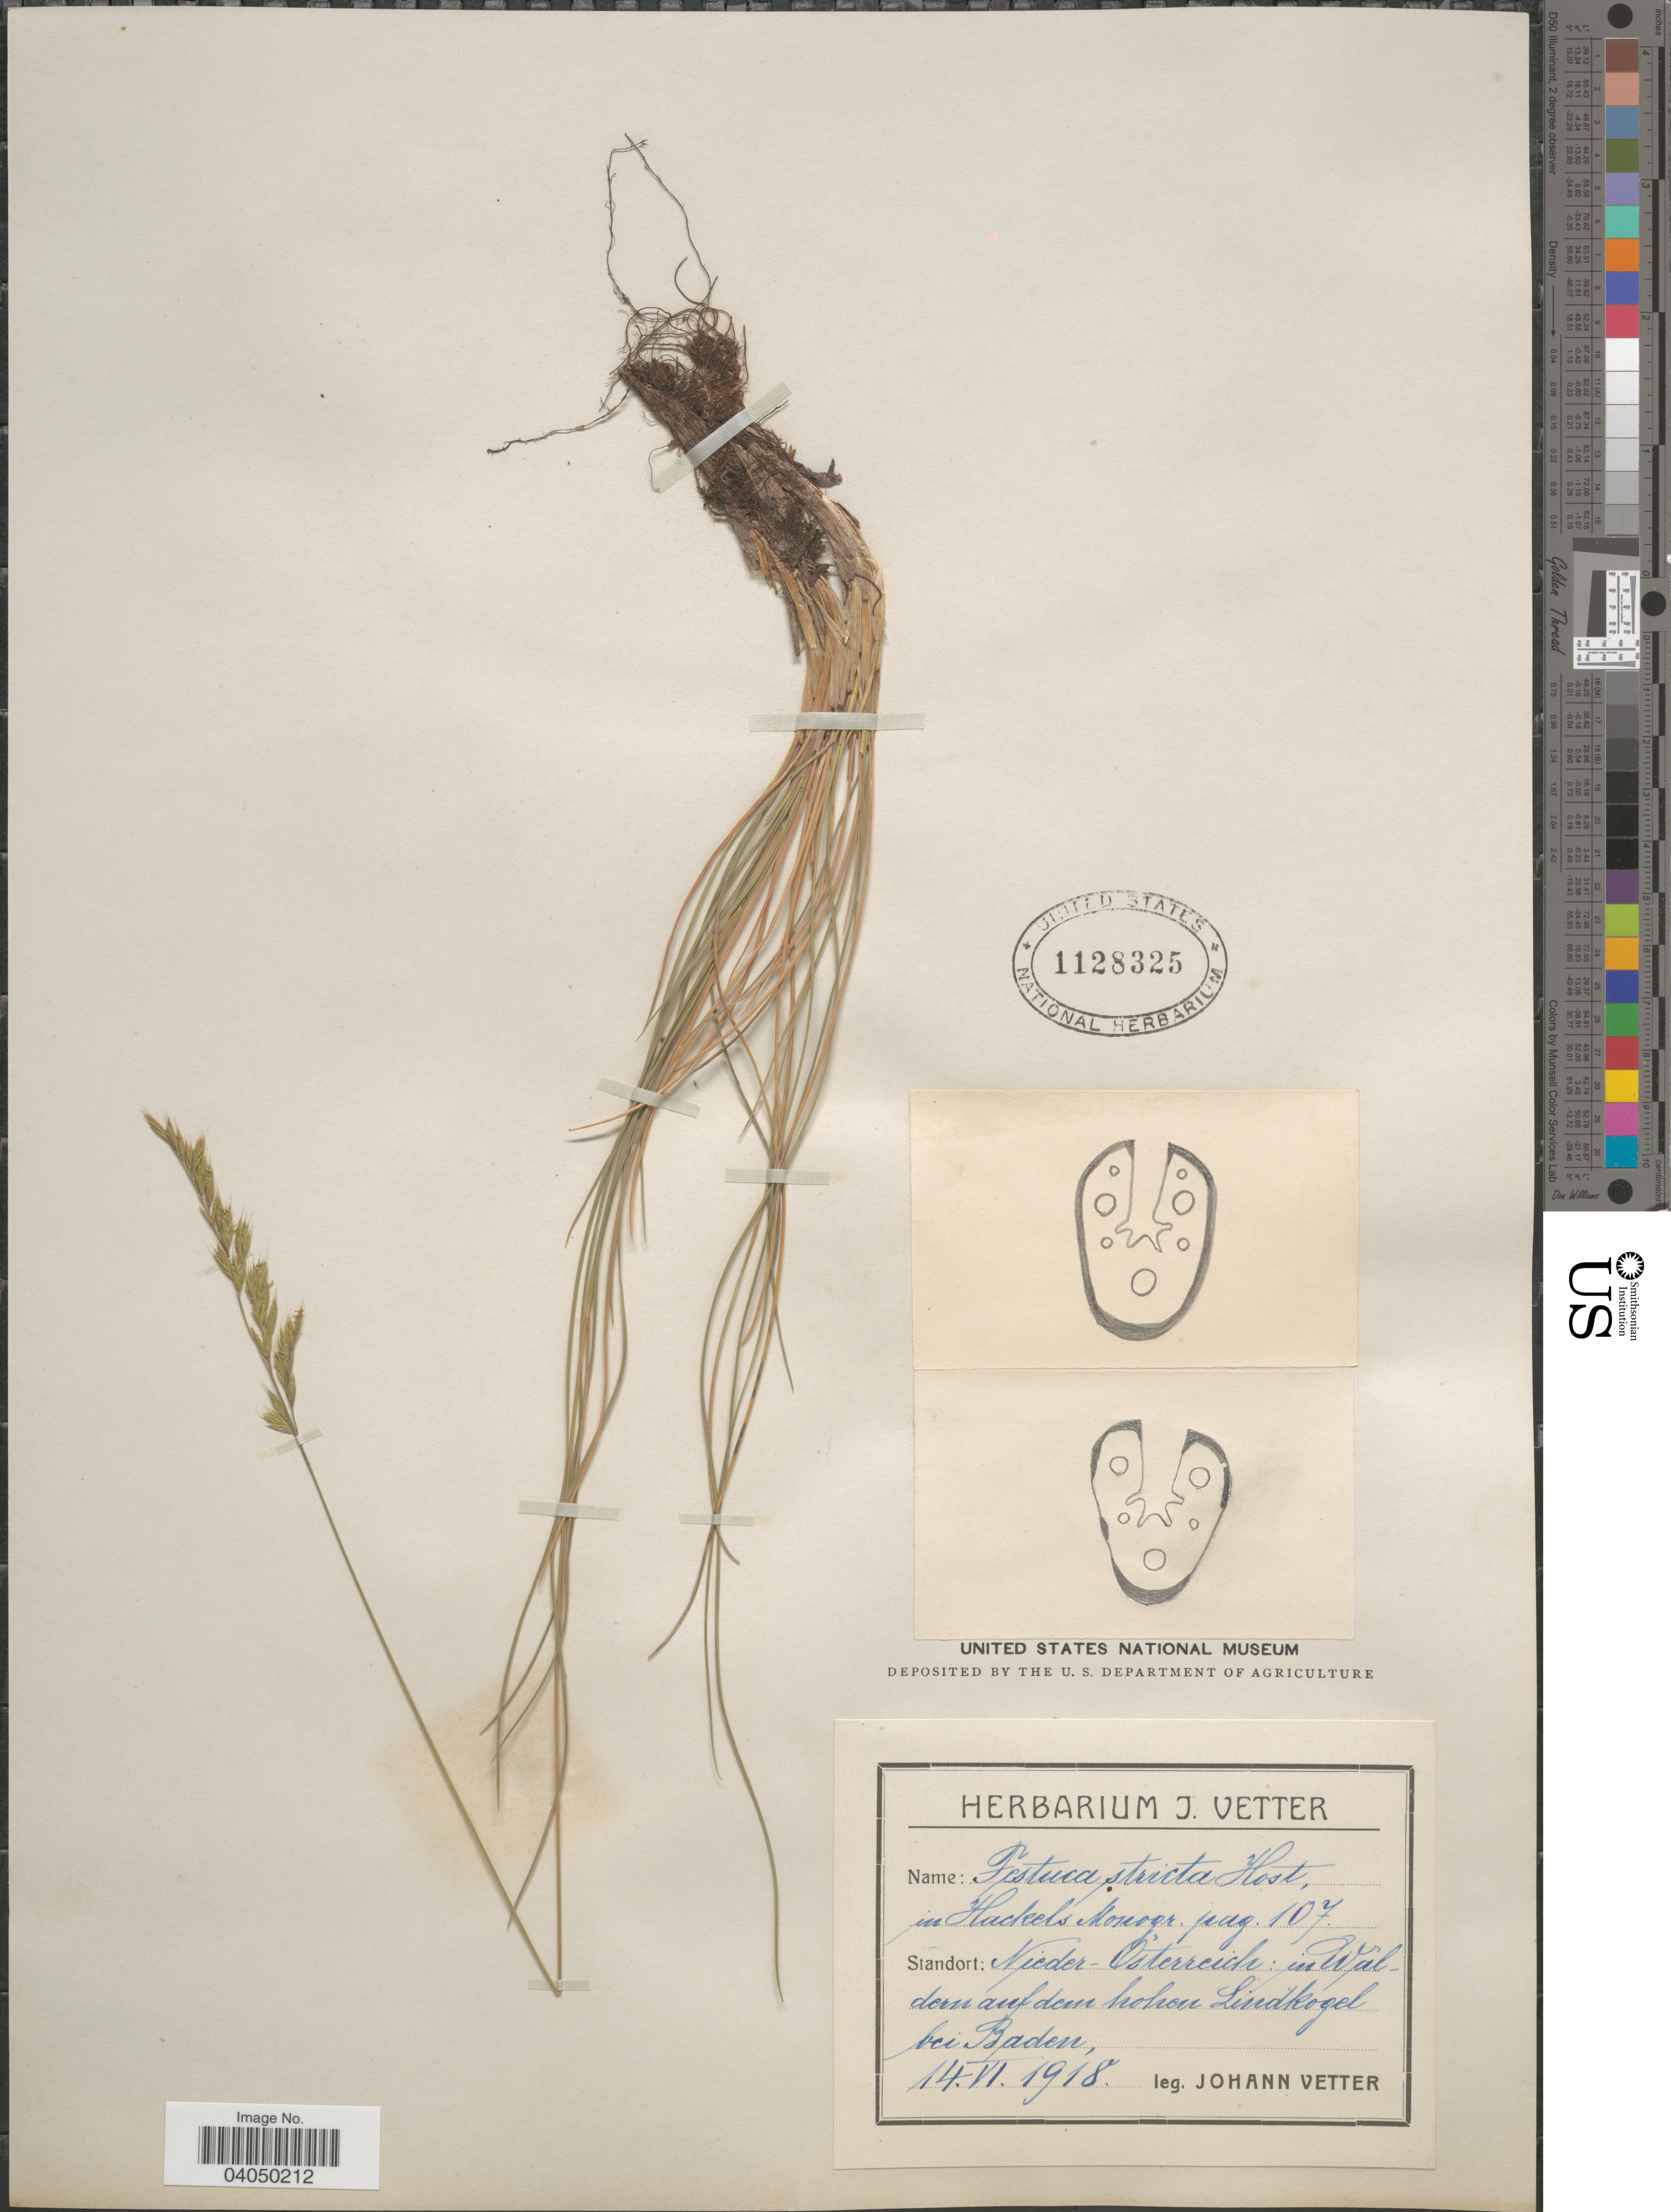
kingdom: Plantae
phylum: Tracheophyta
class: Liliopsida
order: Poales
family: Poaceae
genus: Festuca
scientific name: Festuca stricta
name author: Host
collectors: J. Vetter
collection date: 1918-06-14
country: Austria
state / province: Niederosterreich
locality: In Waldern auf den hohen Lindkogel bei Baden.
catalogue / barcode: US 1128325